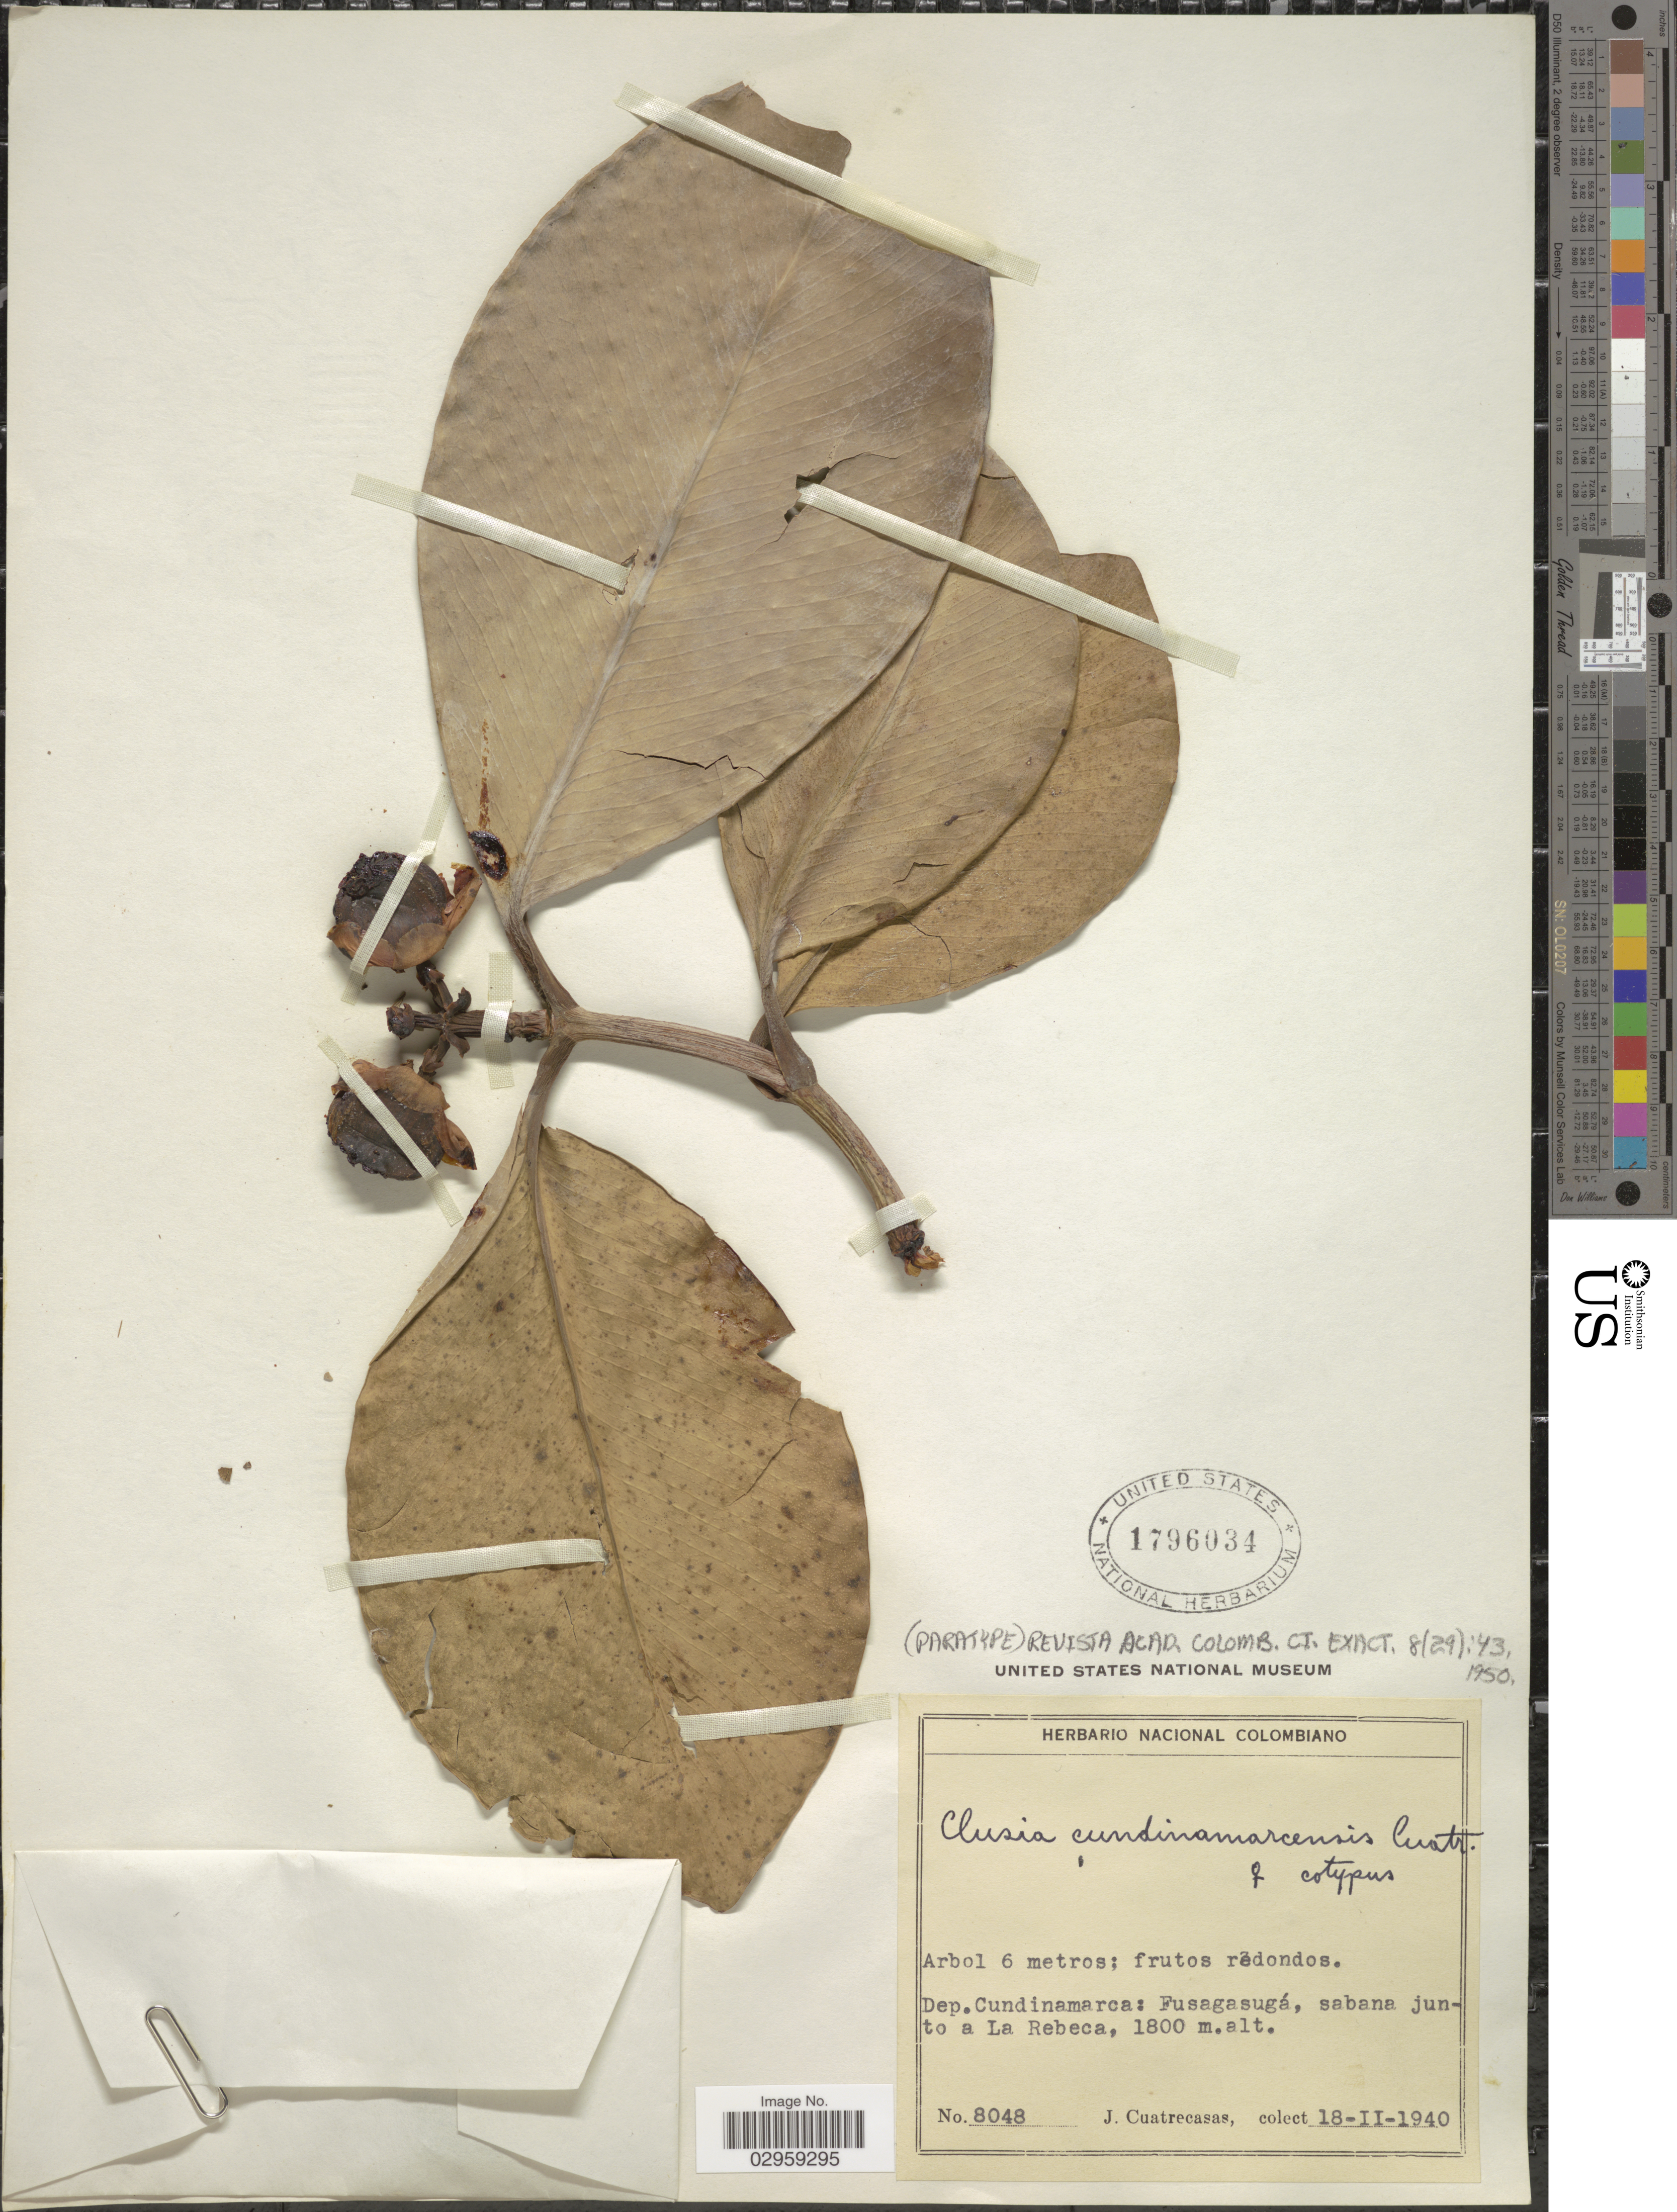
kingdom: Plantae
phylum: Tracheophyta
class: Magnoliopsida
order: Malpighiales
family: Clusiaceae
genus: Clusia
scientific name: Clusia cundinamarcensis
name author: Cuatrec.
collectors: J. Cuatrecasas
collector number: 8048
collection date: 1940-02-18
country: Colombia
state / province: Cundinamarca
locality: Dep. Cundinamarca: Fusagasugá, sabana junto a La Rebeca.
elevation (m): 1800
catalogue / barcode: US 1796034